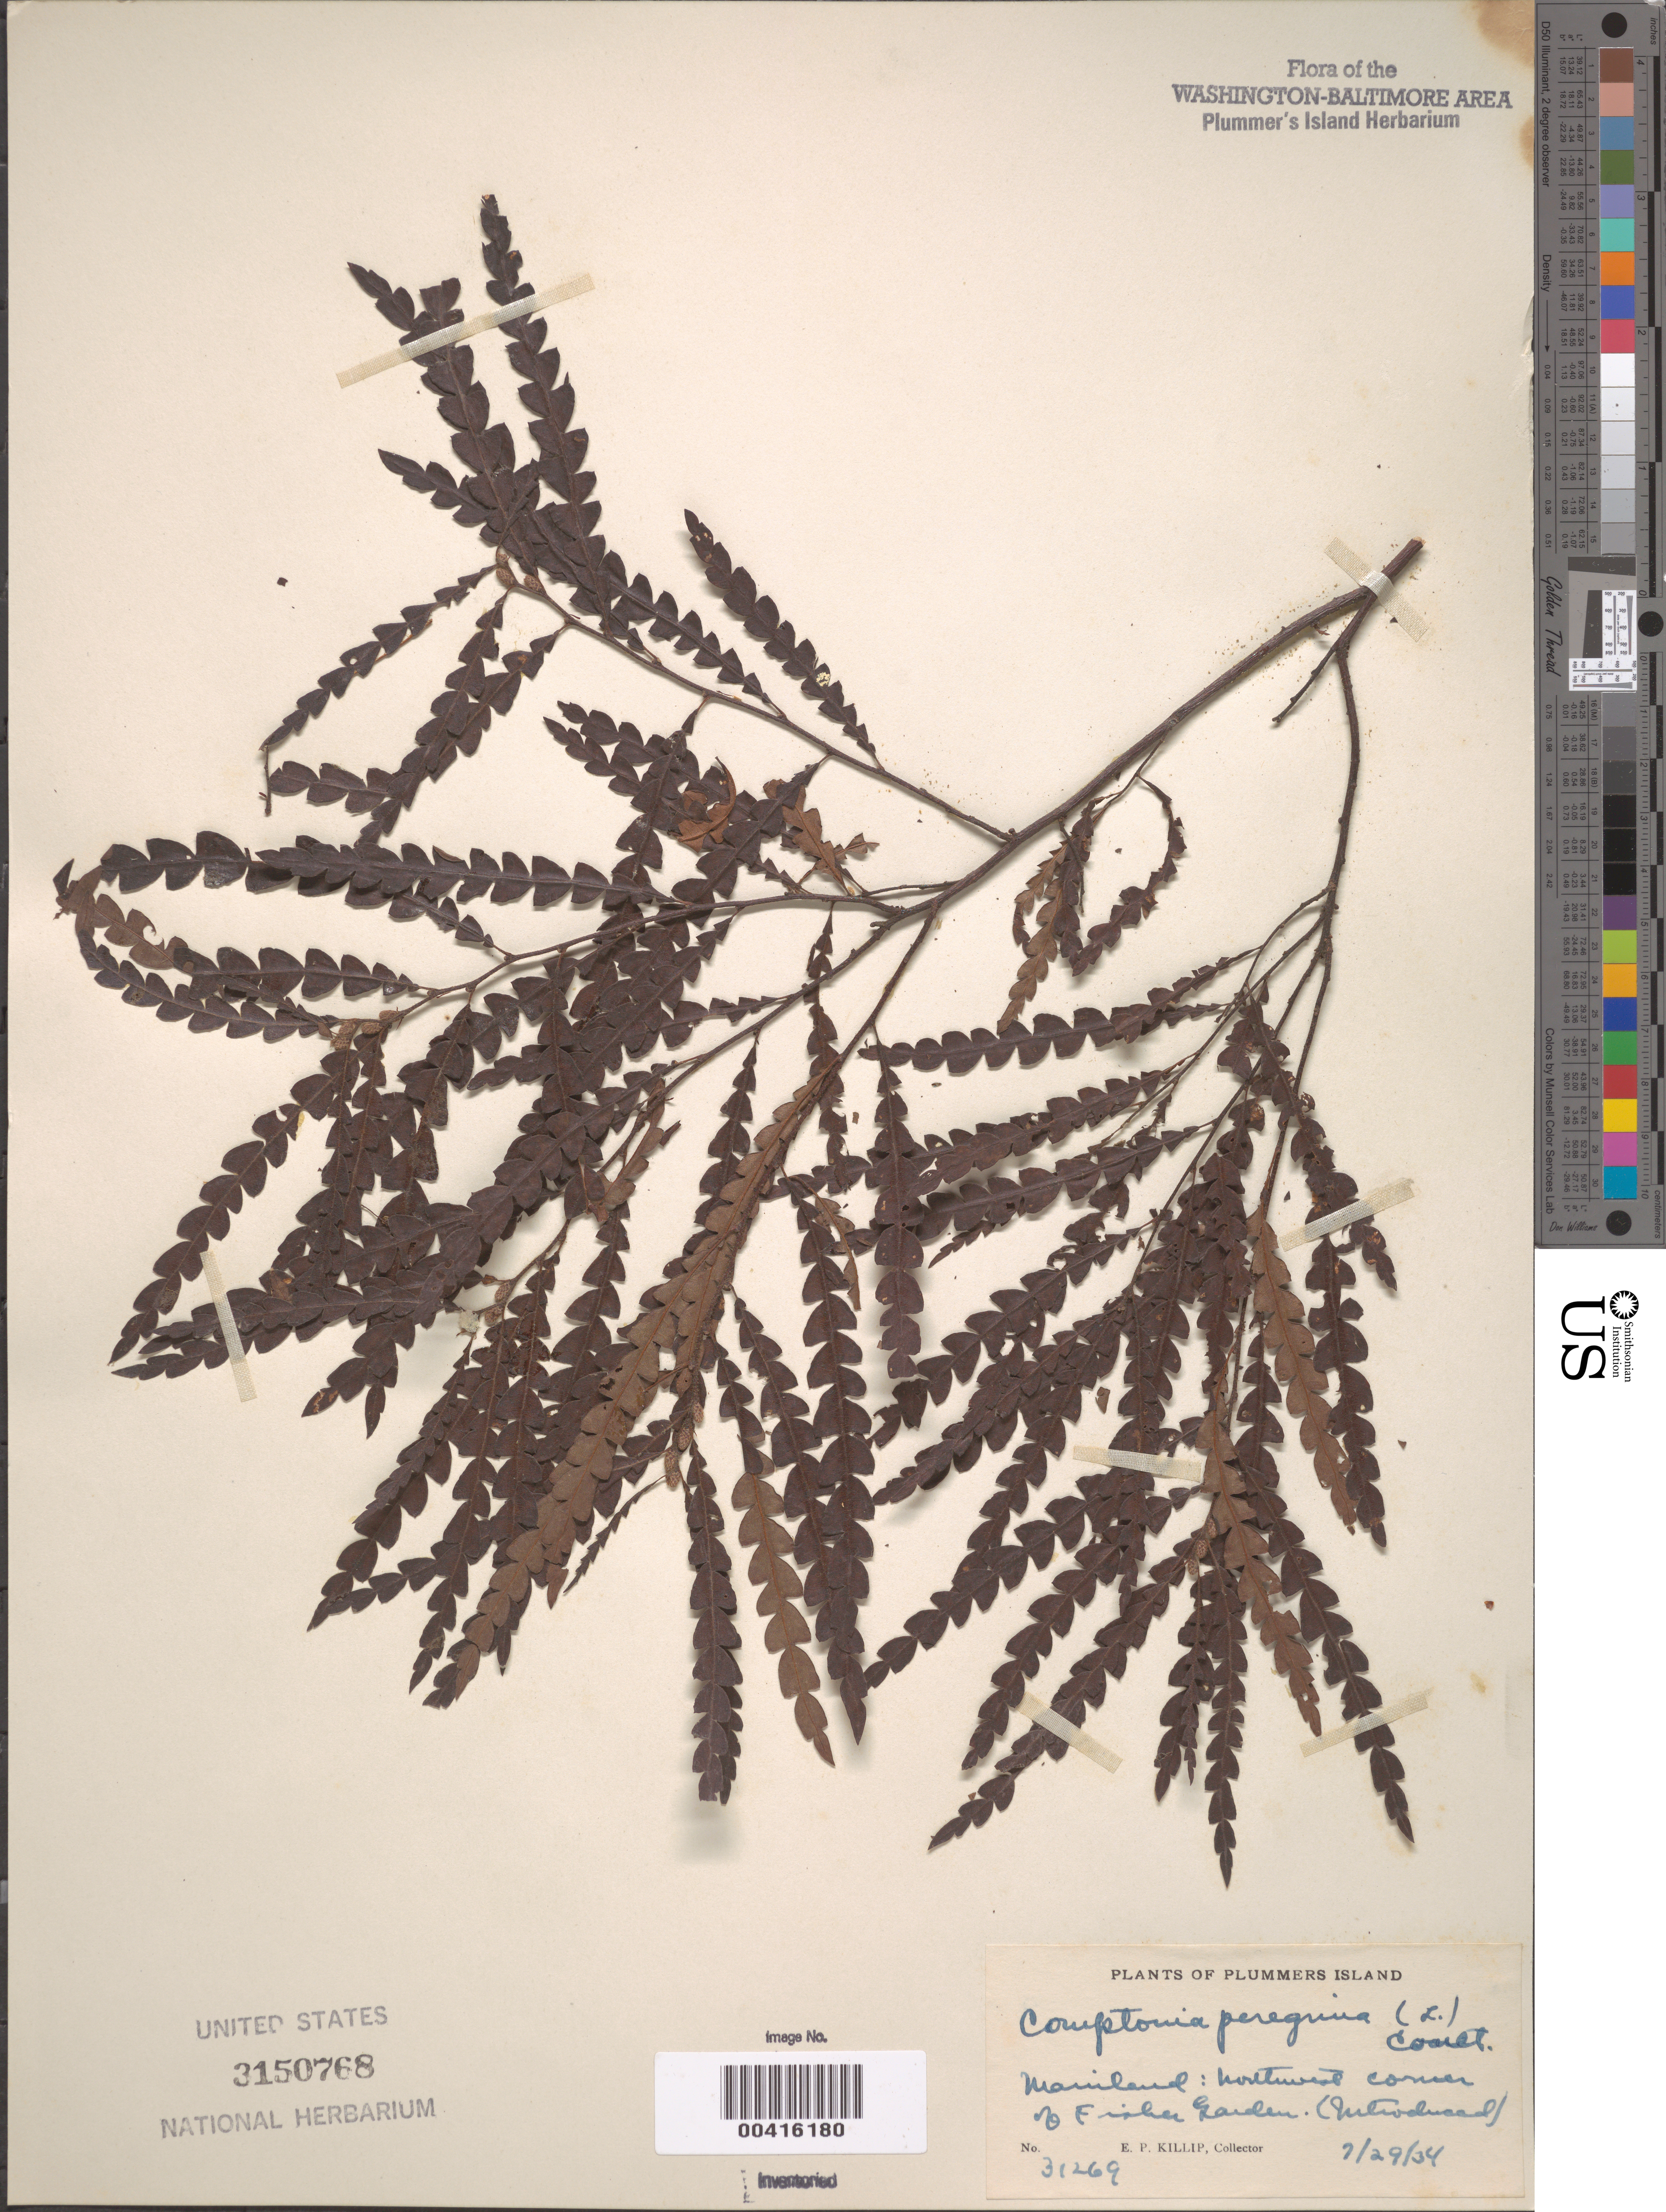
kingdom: Plantae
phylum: Tracheophyta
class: Magnoliopsida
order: Fagales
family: Myricaceae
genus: Comptonia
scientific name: Comptonia peregrina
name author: (L.) J.M. Coult.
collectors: E. P. Killip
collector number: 31269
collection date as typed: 29 Jul 1934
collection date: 1934-07-29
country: United States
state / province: Maryland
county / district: Montgomery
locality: Plummer's Island, Mainland, NW Corner of Fisher Garden C. & O. Canal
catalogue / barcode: US 3150768